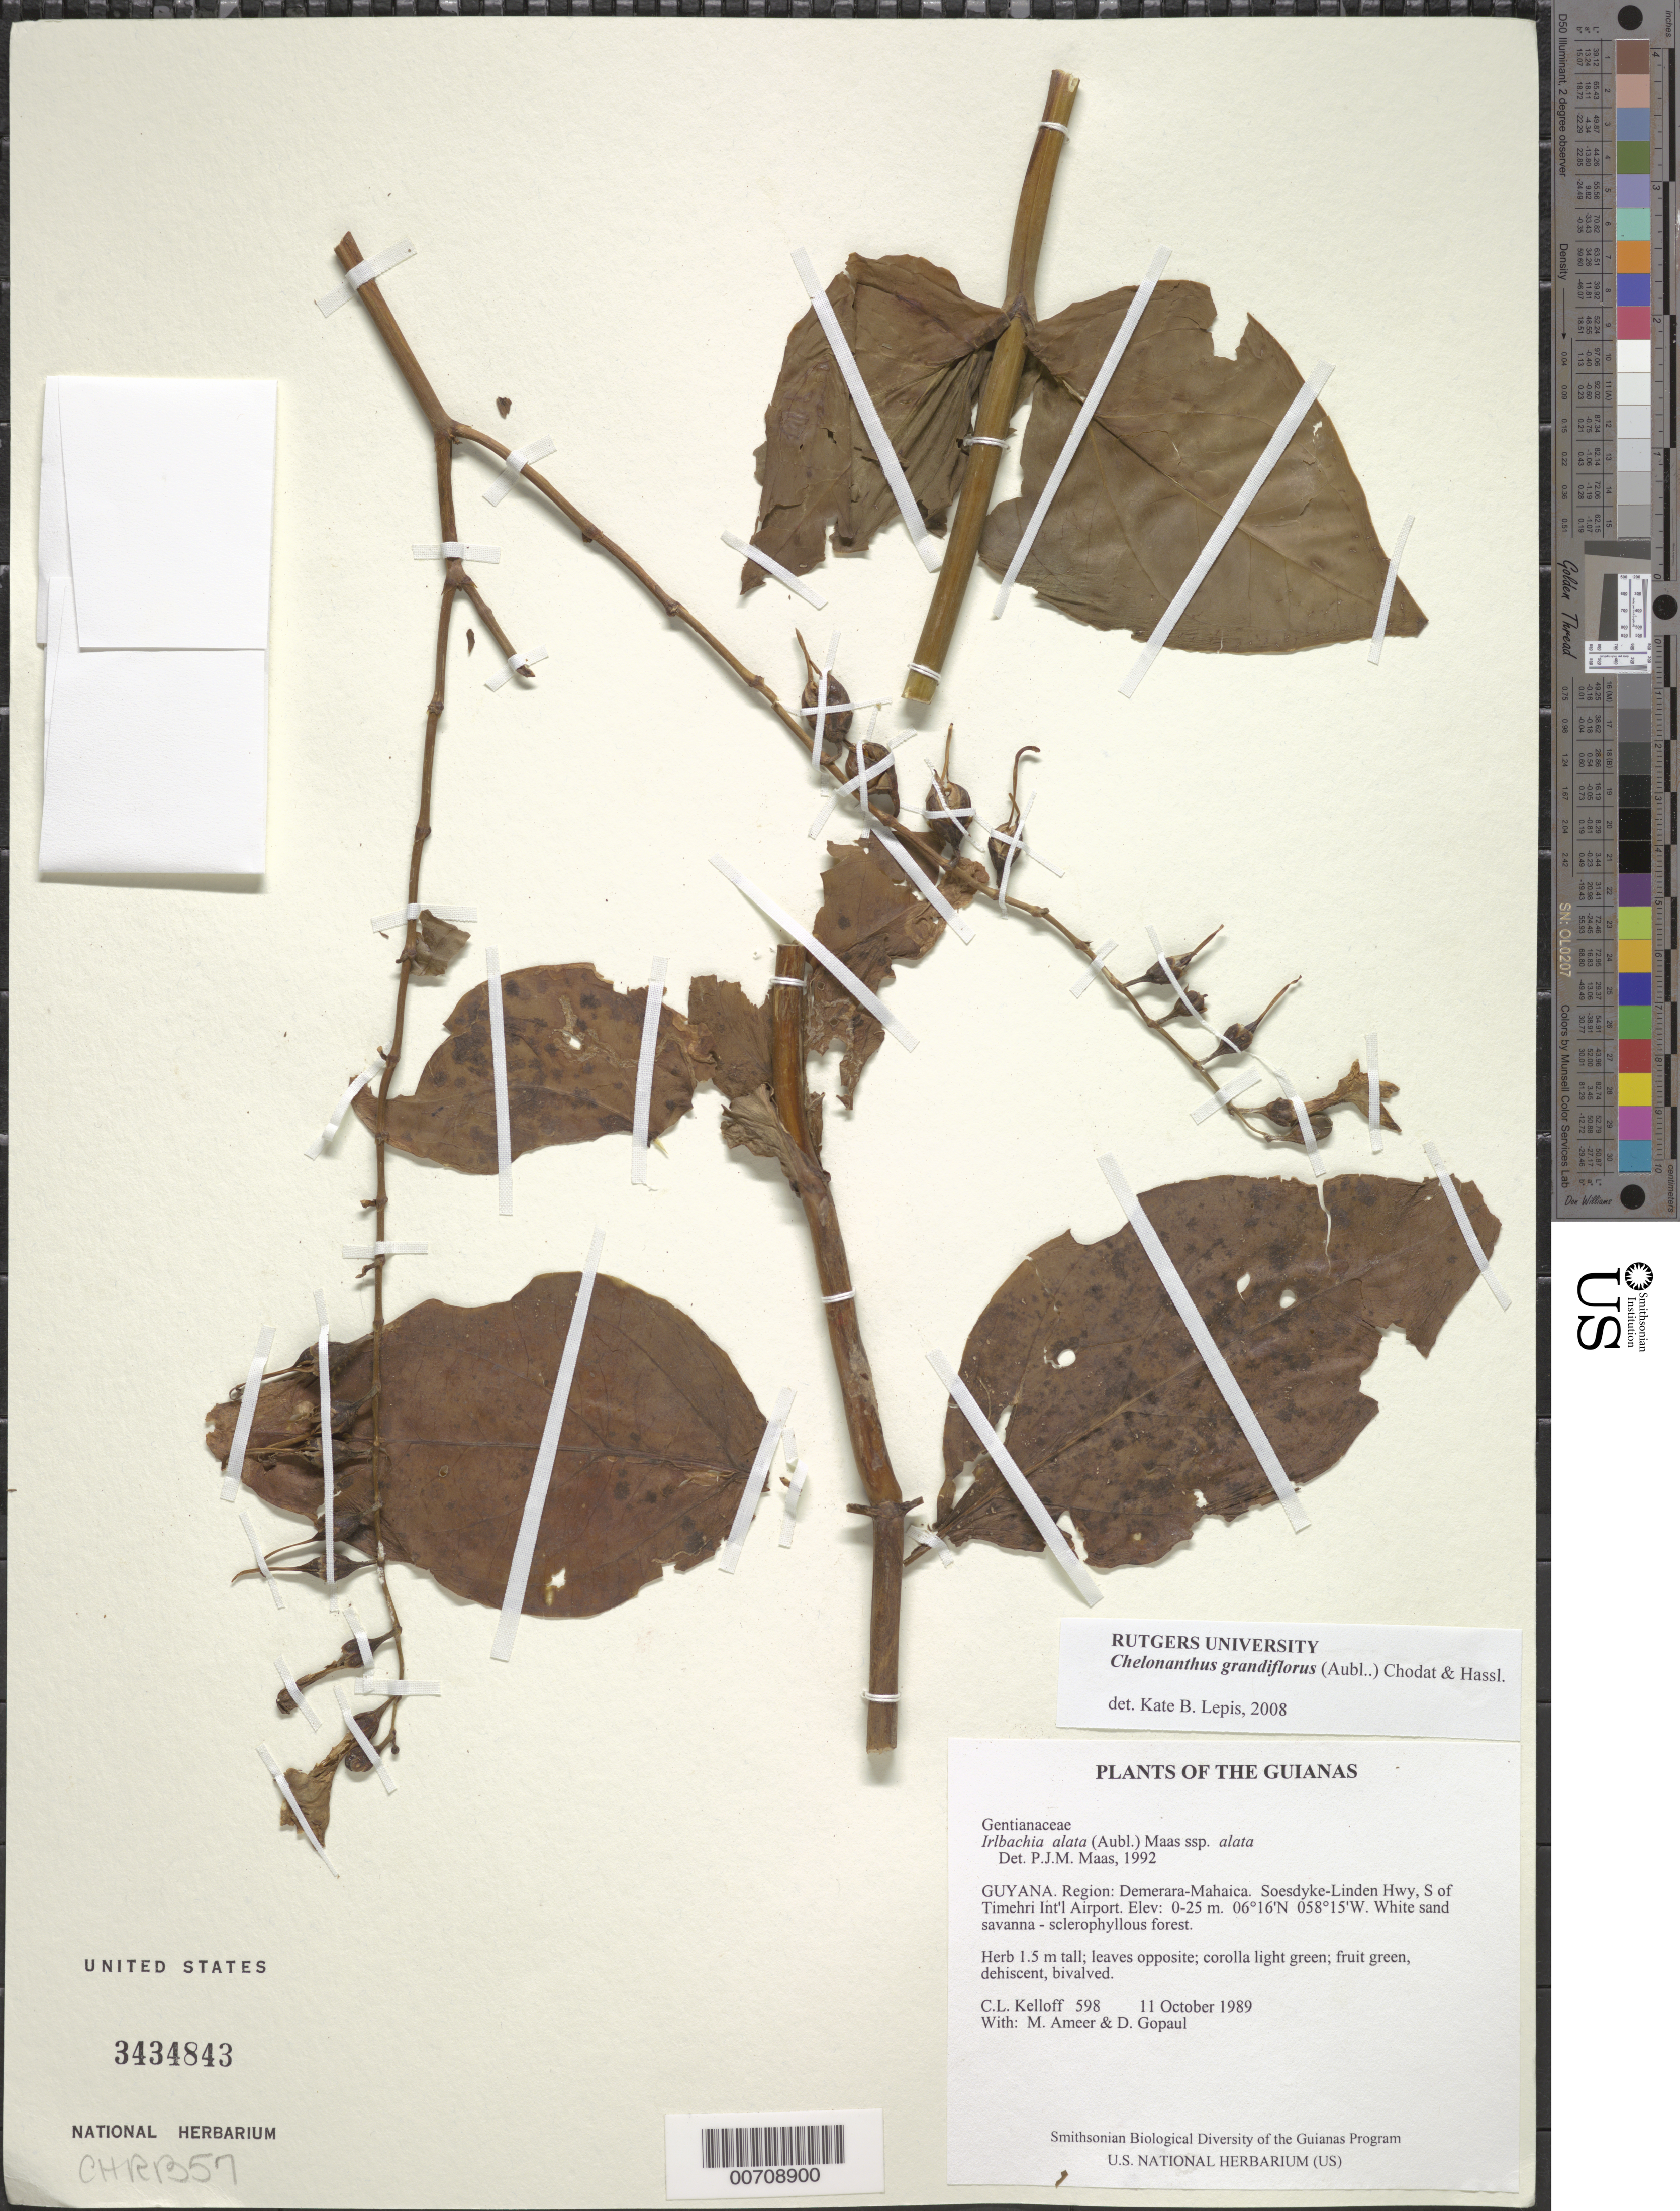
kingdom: Plantae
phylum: Tracheophyta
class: Magnoliopsida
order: Gentianales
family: Gentianaceae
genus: Chelonanthus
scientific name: Chelonanthus grandiflorus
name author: (Aubl.) Chodat & Hassl.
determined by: Lepis, Kate B.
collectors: C. L. Kelloff, M. Ameer & D. Gopaul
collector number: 598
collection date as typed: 11 October 1989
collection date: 1989-10-11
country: Guyana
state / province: Demerara-Mahaica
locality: Soesdyke-Linden Hwy, S of Timehri Int'l Airport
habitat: White sand savanna - sclerophyllous forest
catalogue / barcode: US 3434843